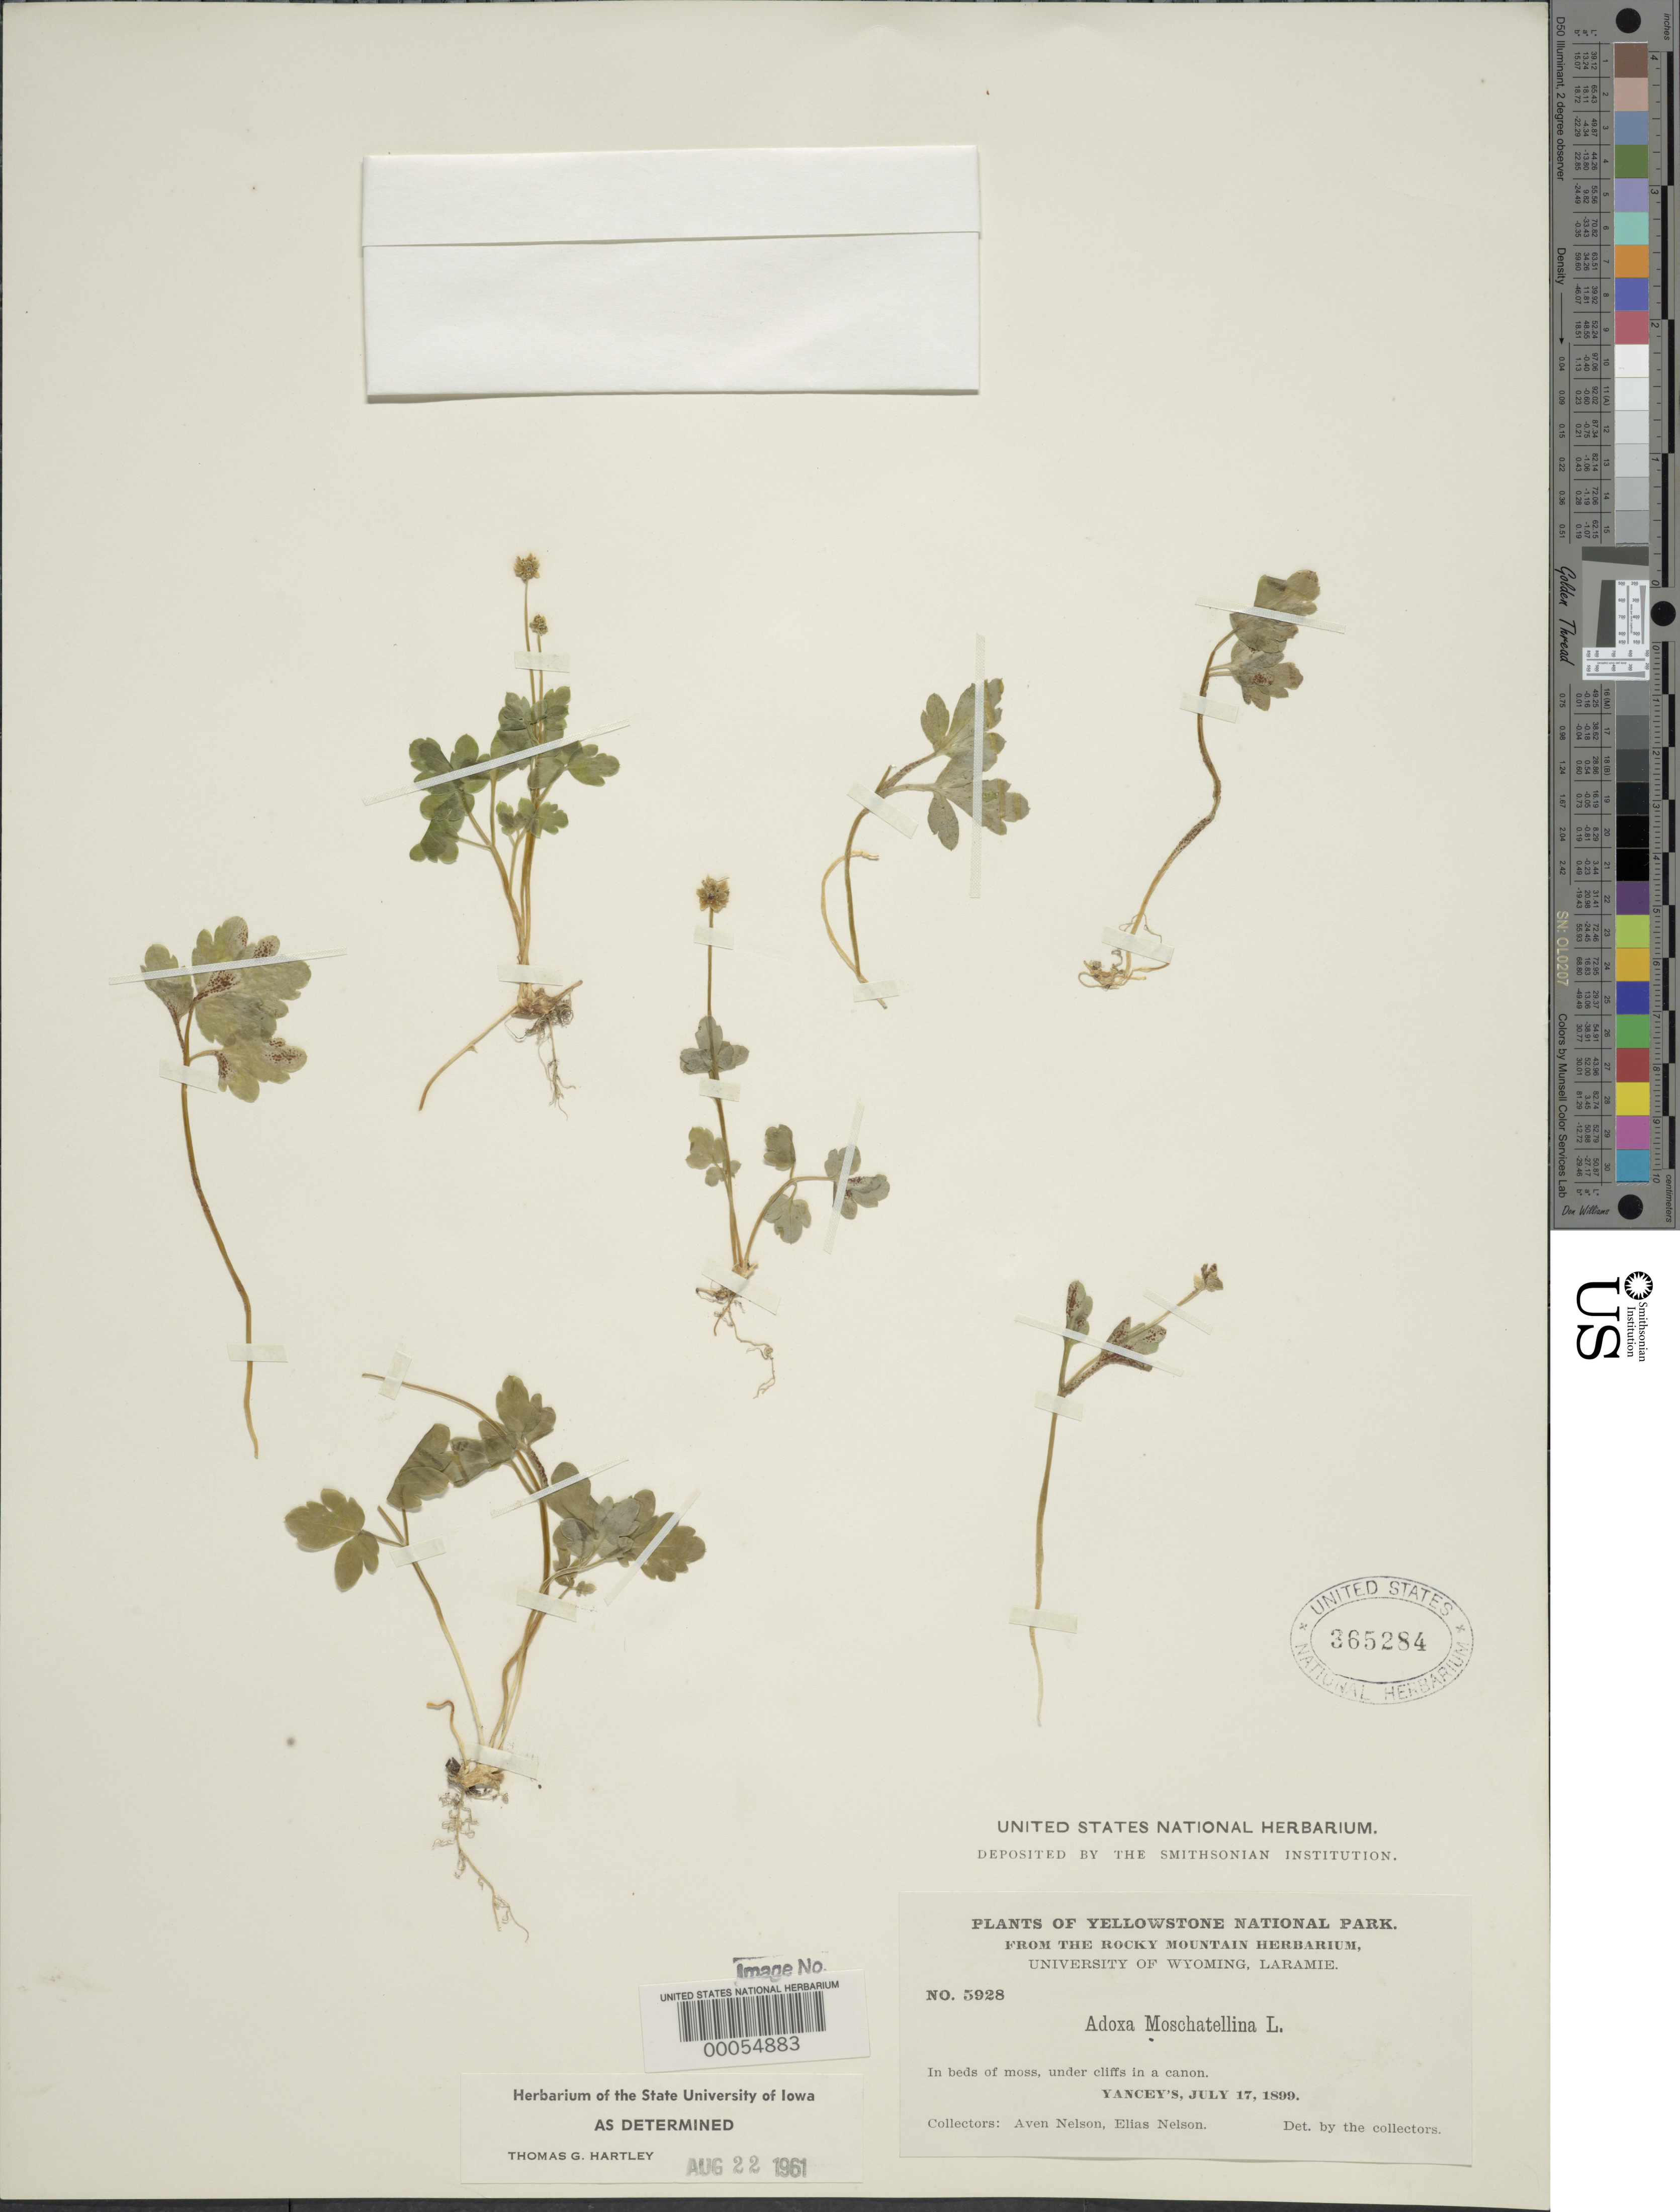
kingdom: Plantae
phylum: Tracheophyta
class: Magnoliopsida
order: Dipsacales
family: Viburnaceae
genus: Adoxa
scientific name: Adoxa moschatellina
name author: L.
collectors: A. Nelson & E. Nelson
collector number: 5928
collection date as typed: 17 Jul 1899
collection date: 1899-07-17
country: United States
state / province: Wyoming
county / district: Park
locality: Yellowstone national park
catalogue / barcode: US 365284